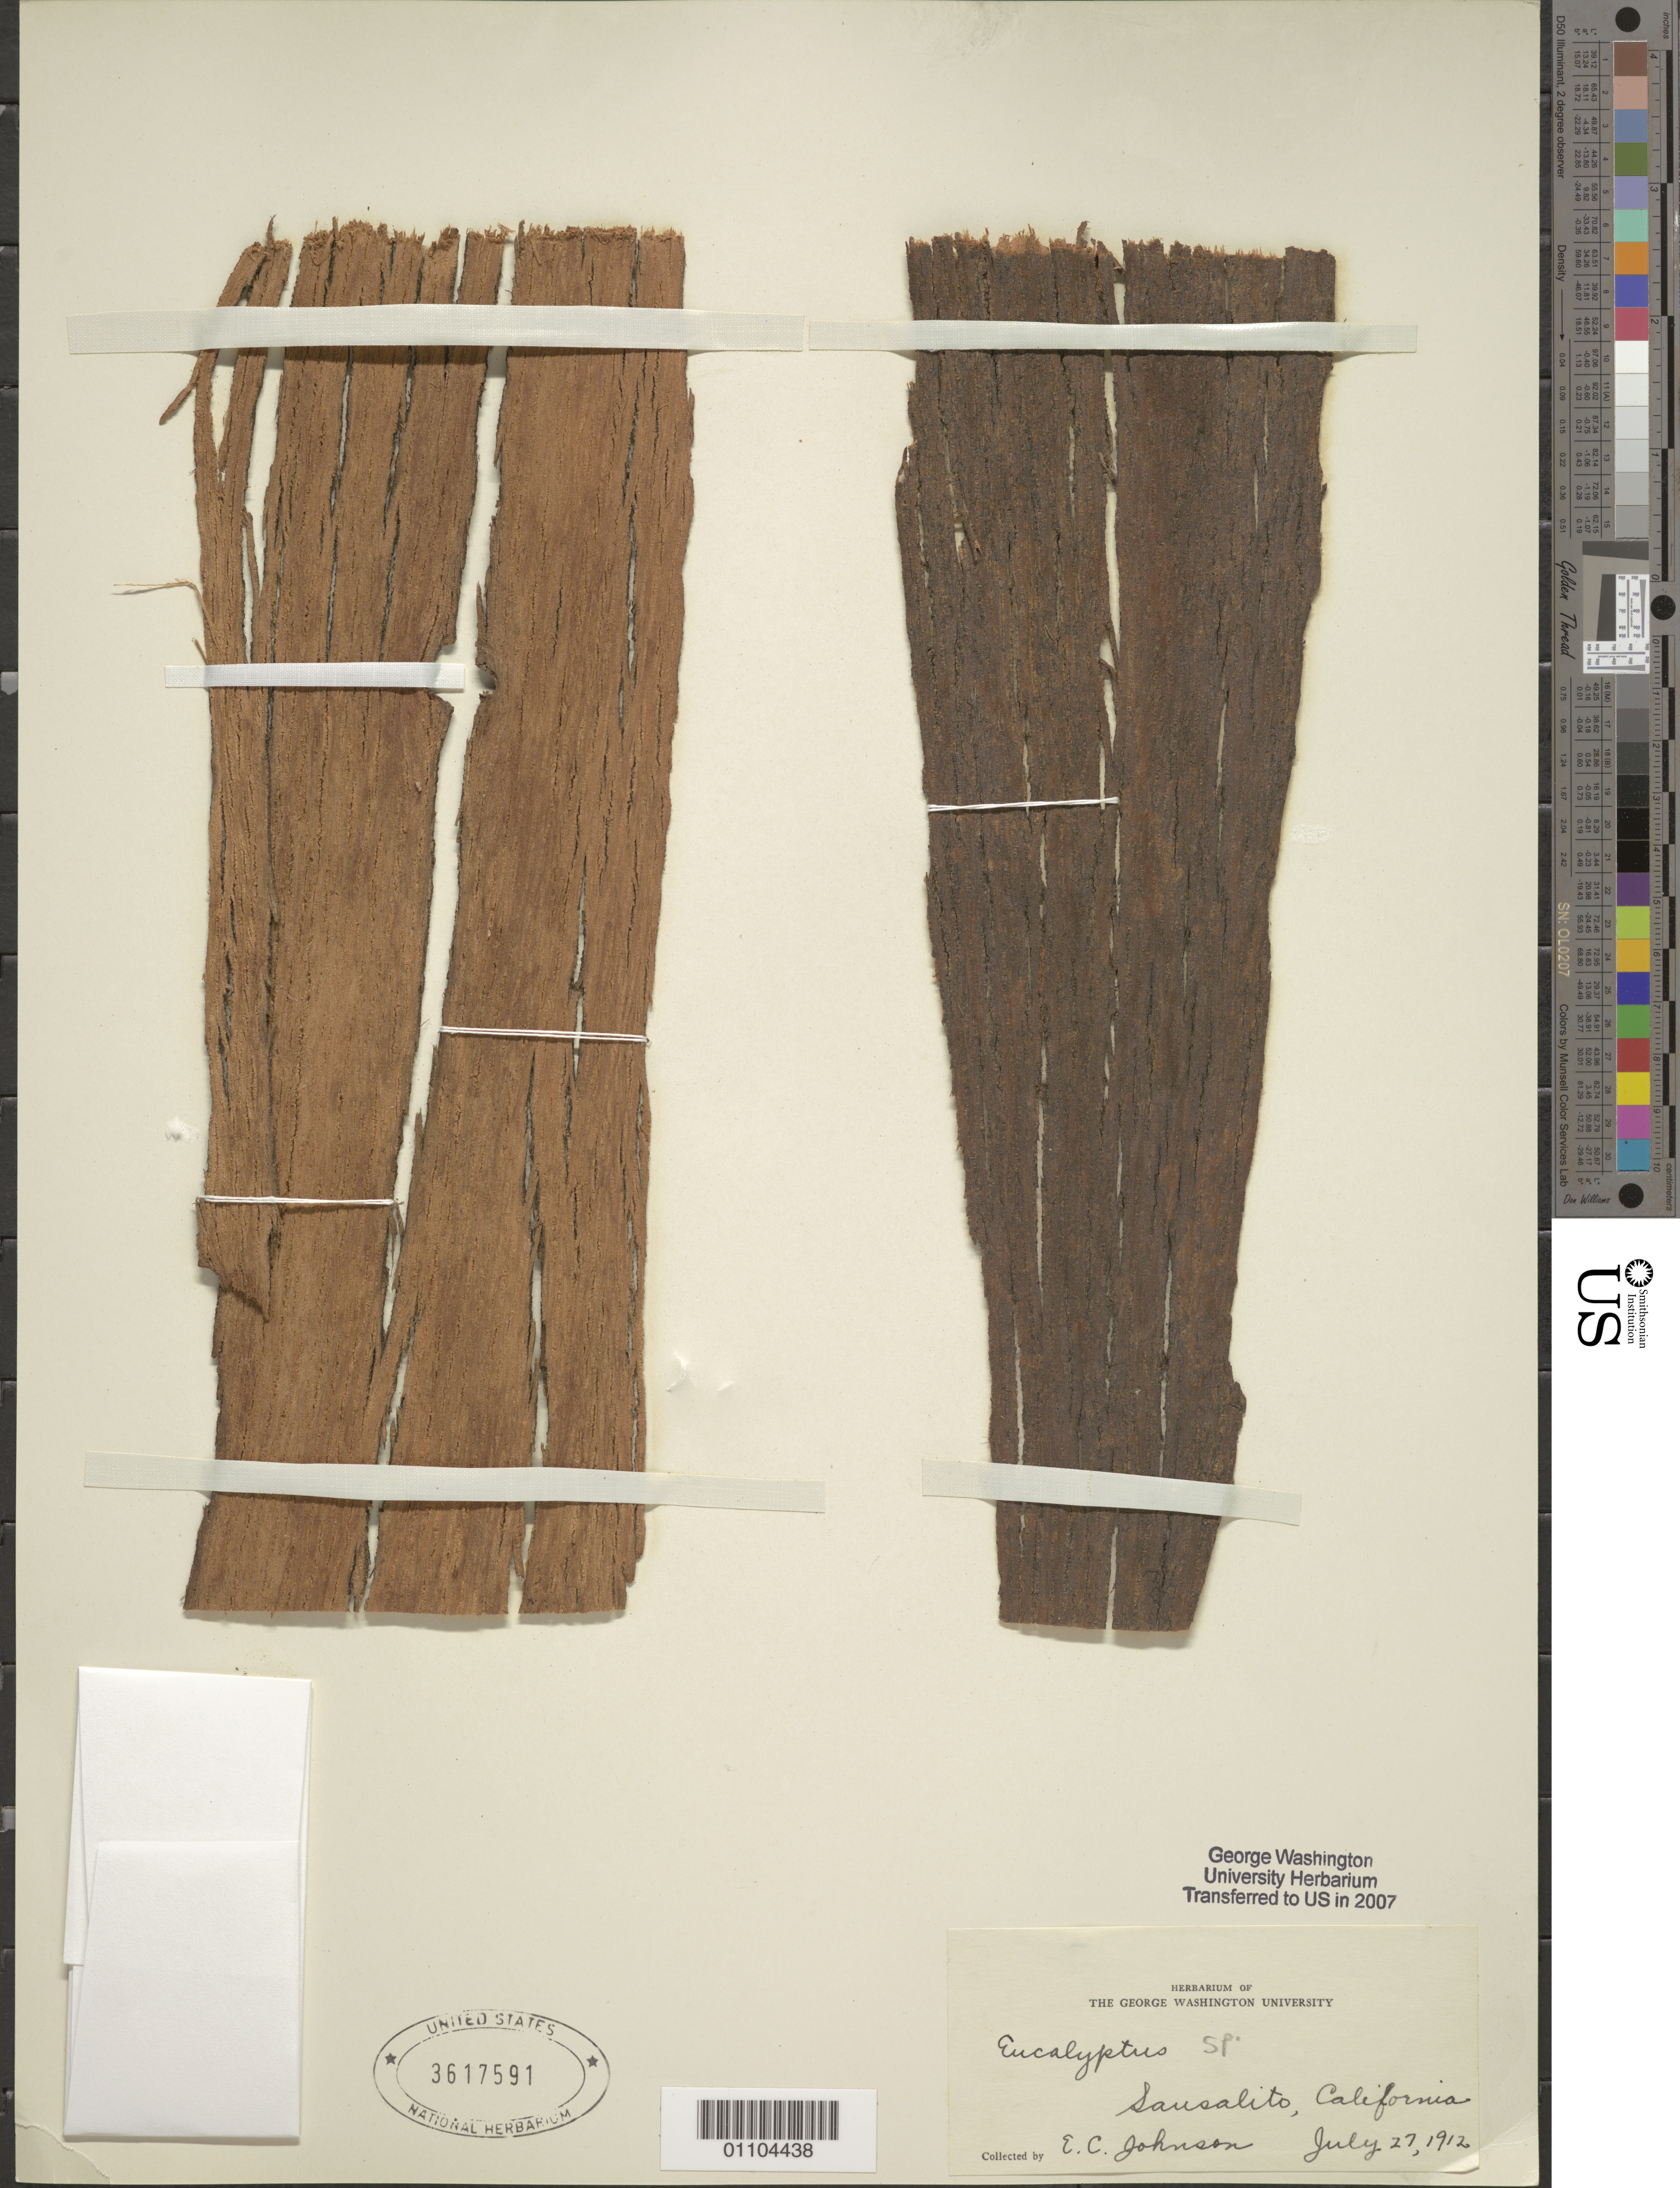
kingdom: Plantae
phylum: Tracheophyta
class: Magnoliopsida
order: Myrtales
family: Myrtaceae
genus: Eucalyptus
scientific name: Eucalyptus sp.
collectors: E. C. Johnson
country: United States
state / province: California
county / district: Marin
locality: Sausalito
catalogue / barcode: US 3617591